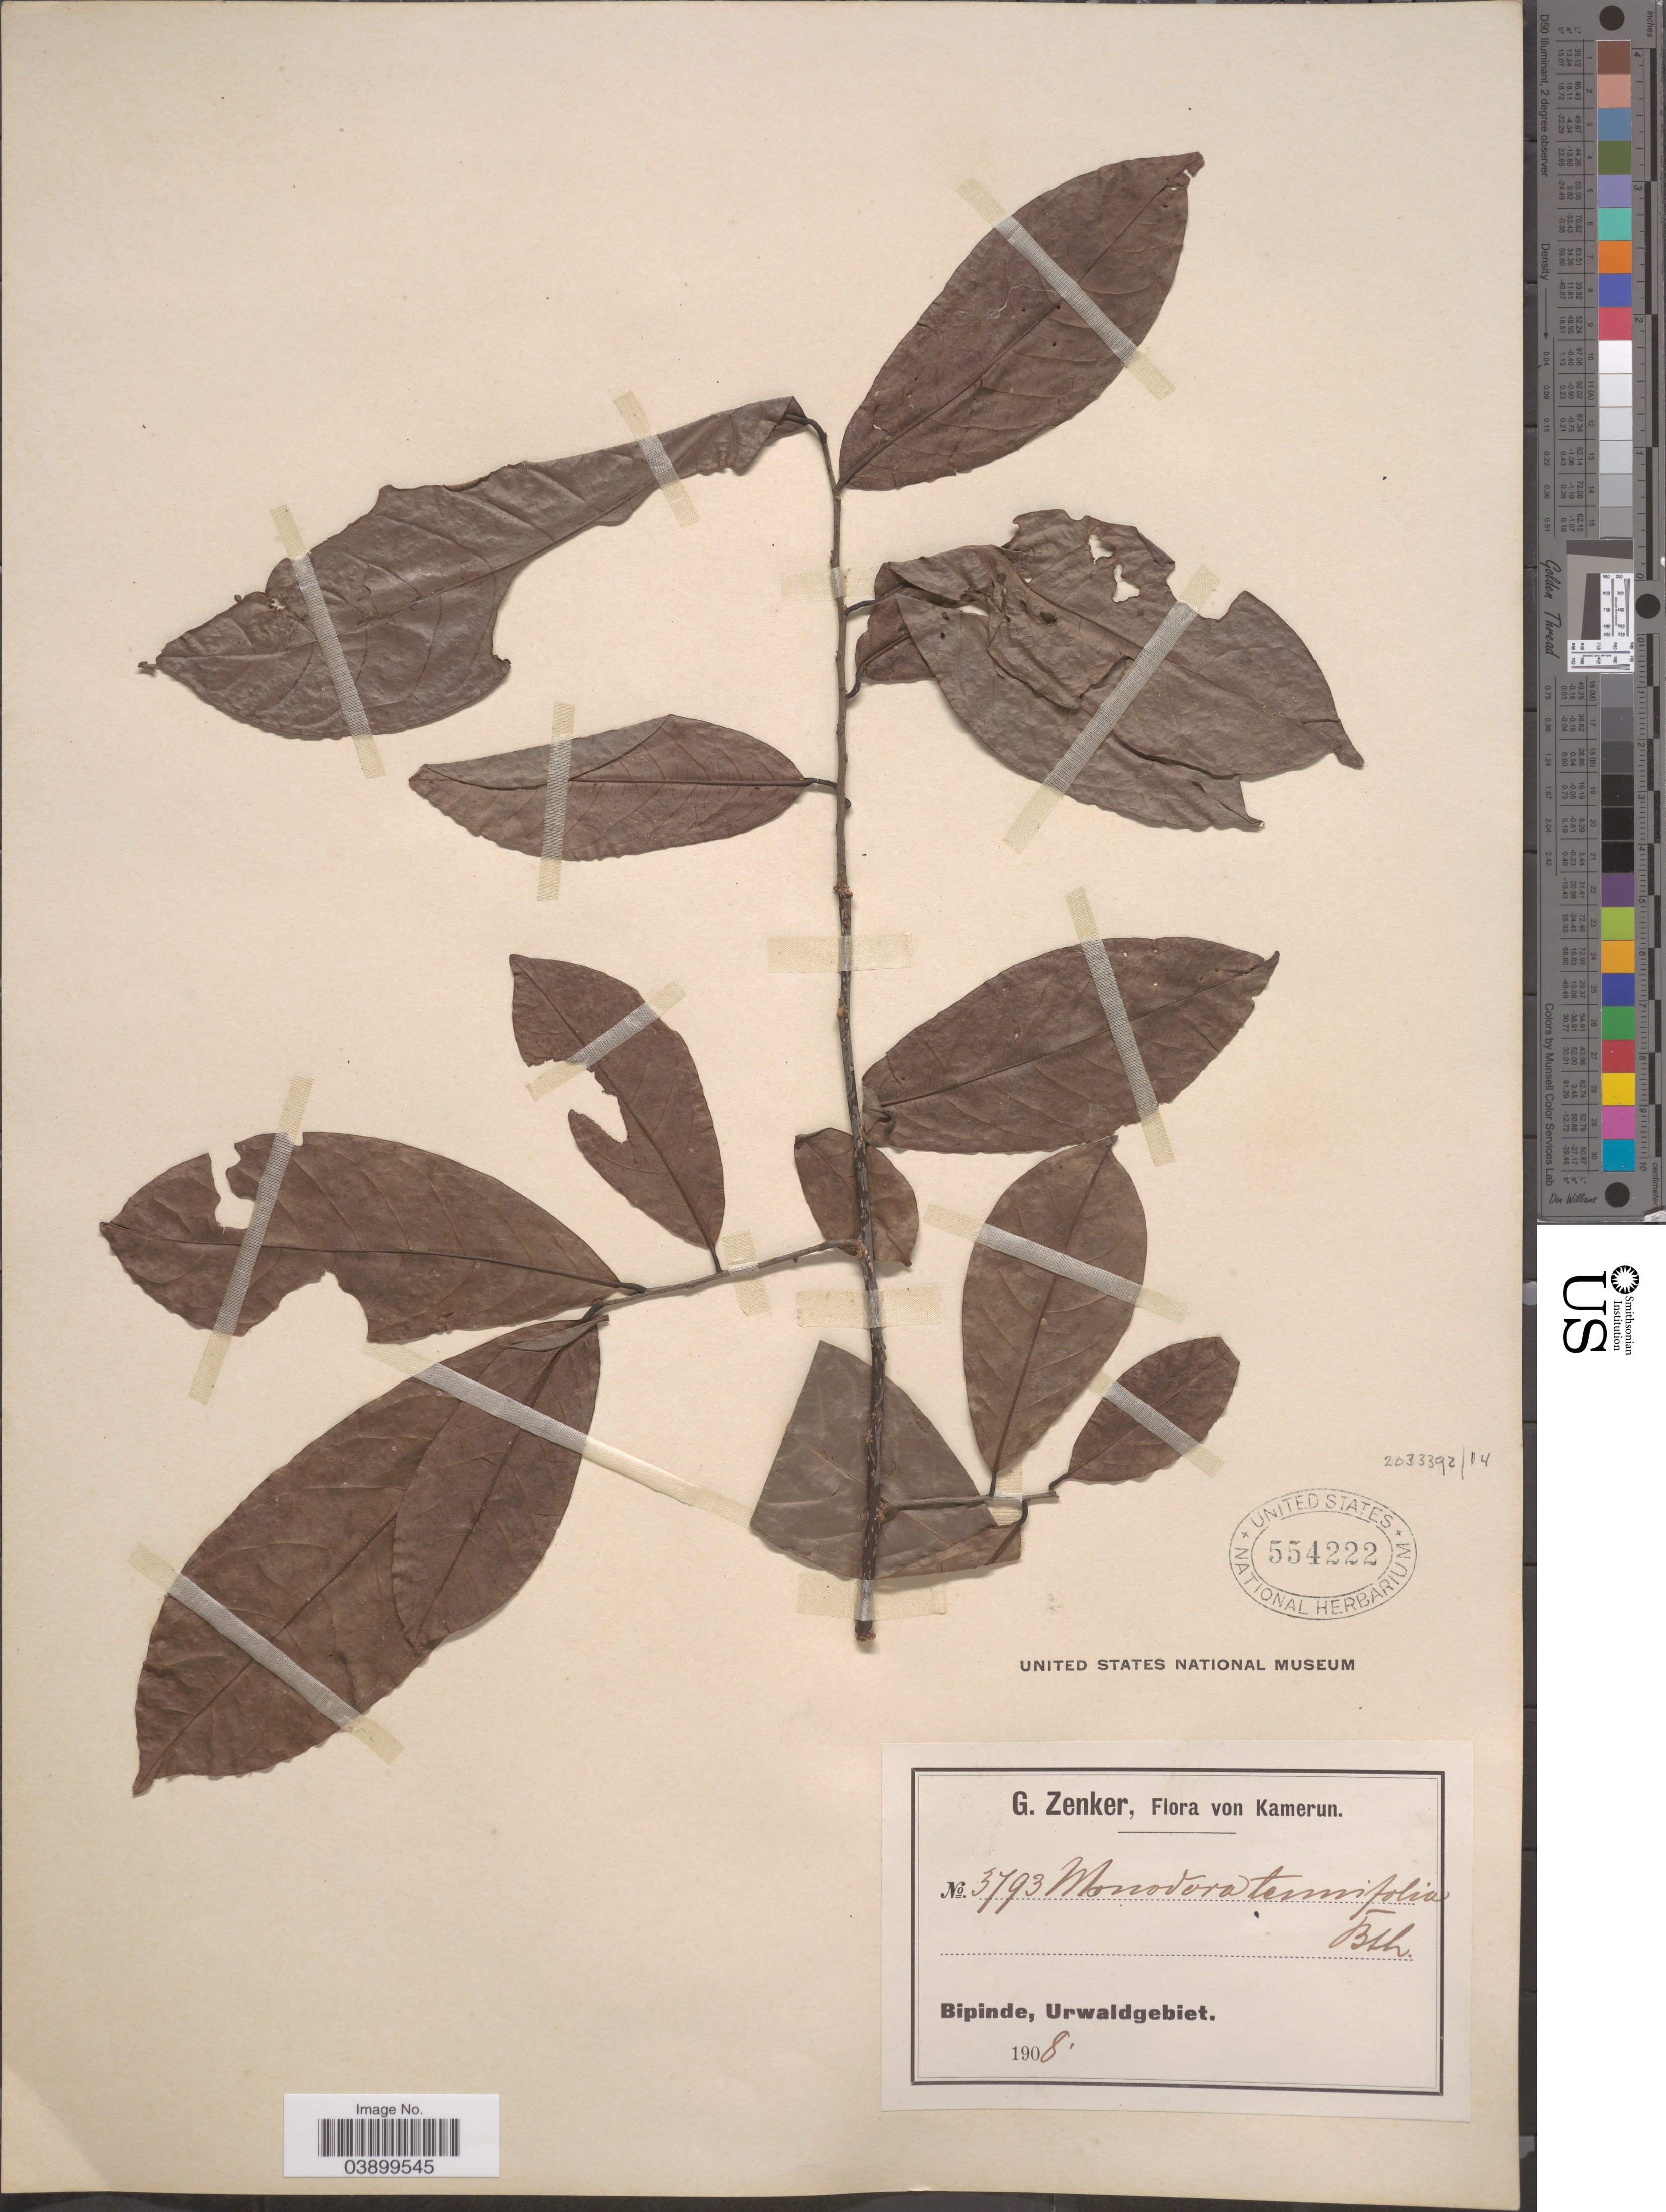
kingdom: Plantae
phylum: Tracheophyta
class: Magnoliopsida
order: Magnoliales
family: Annonaceae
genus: Monodora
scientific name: Monodora tenuifolia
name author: Benth.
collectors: G. A. Zenker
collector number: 3793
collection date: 1908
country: Cameroon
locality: Bipinde, Urwaldgebiet.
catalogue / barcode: US 554222